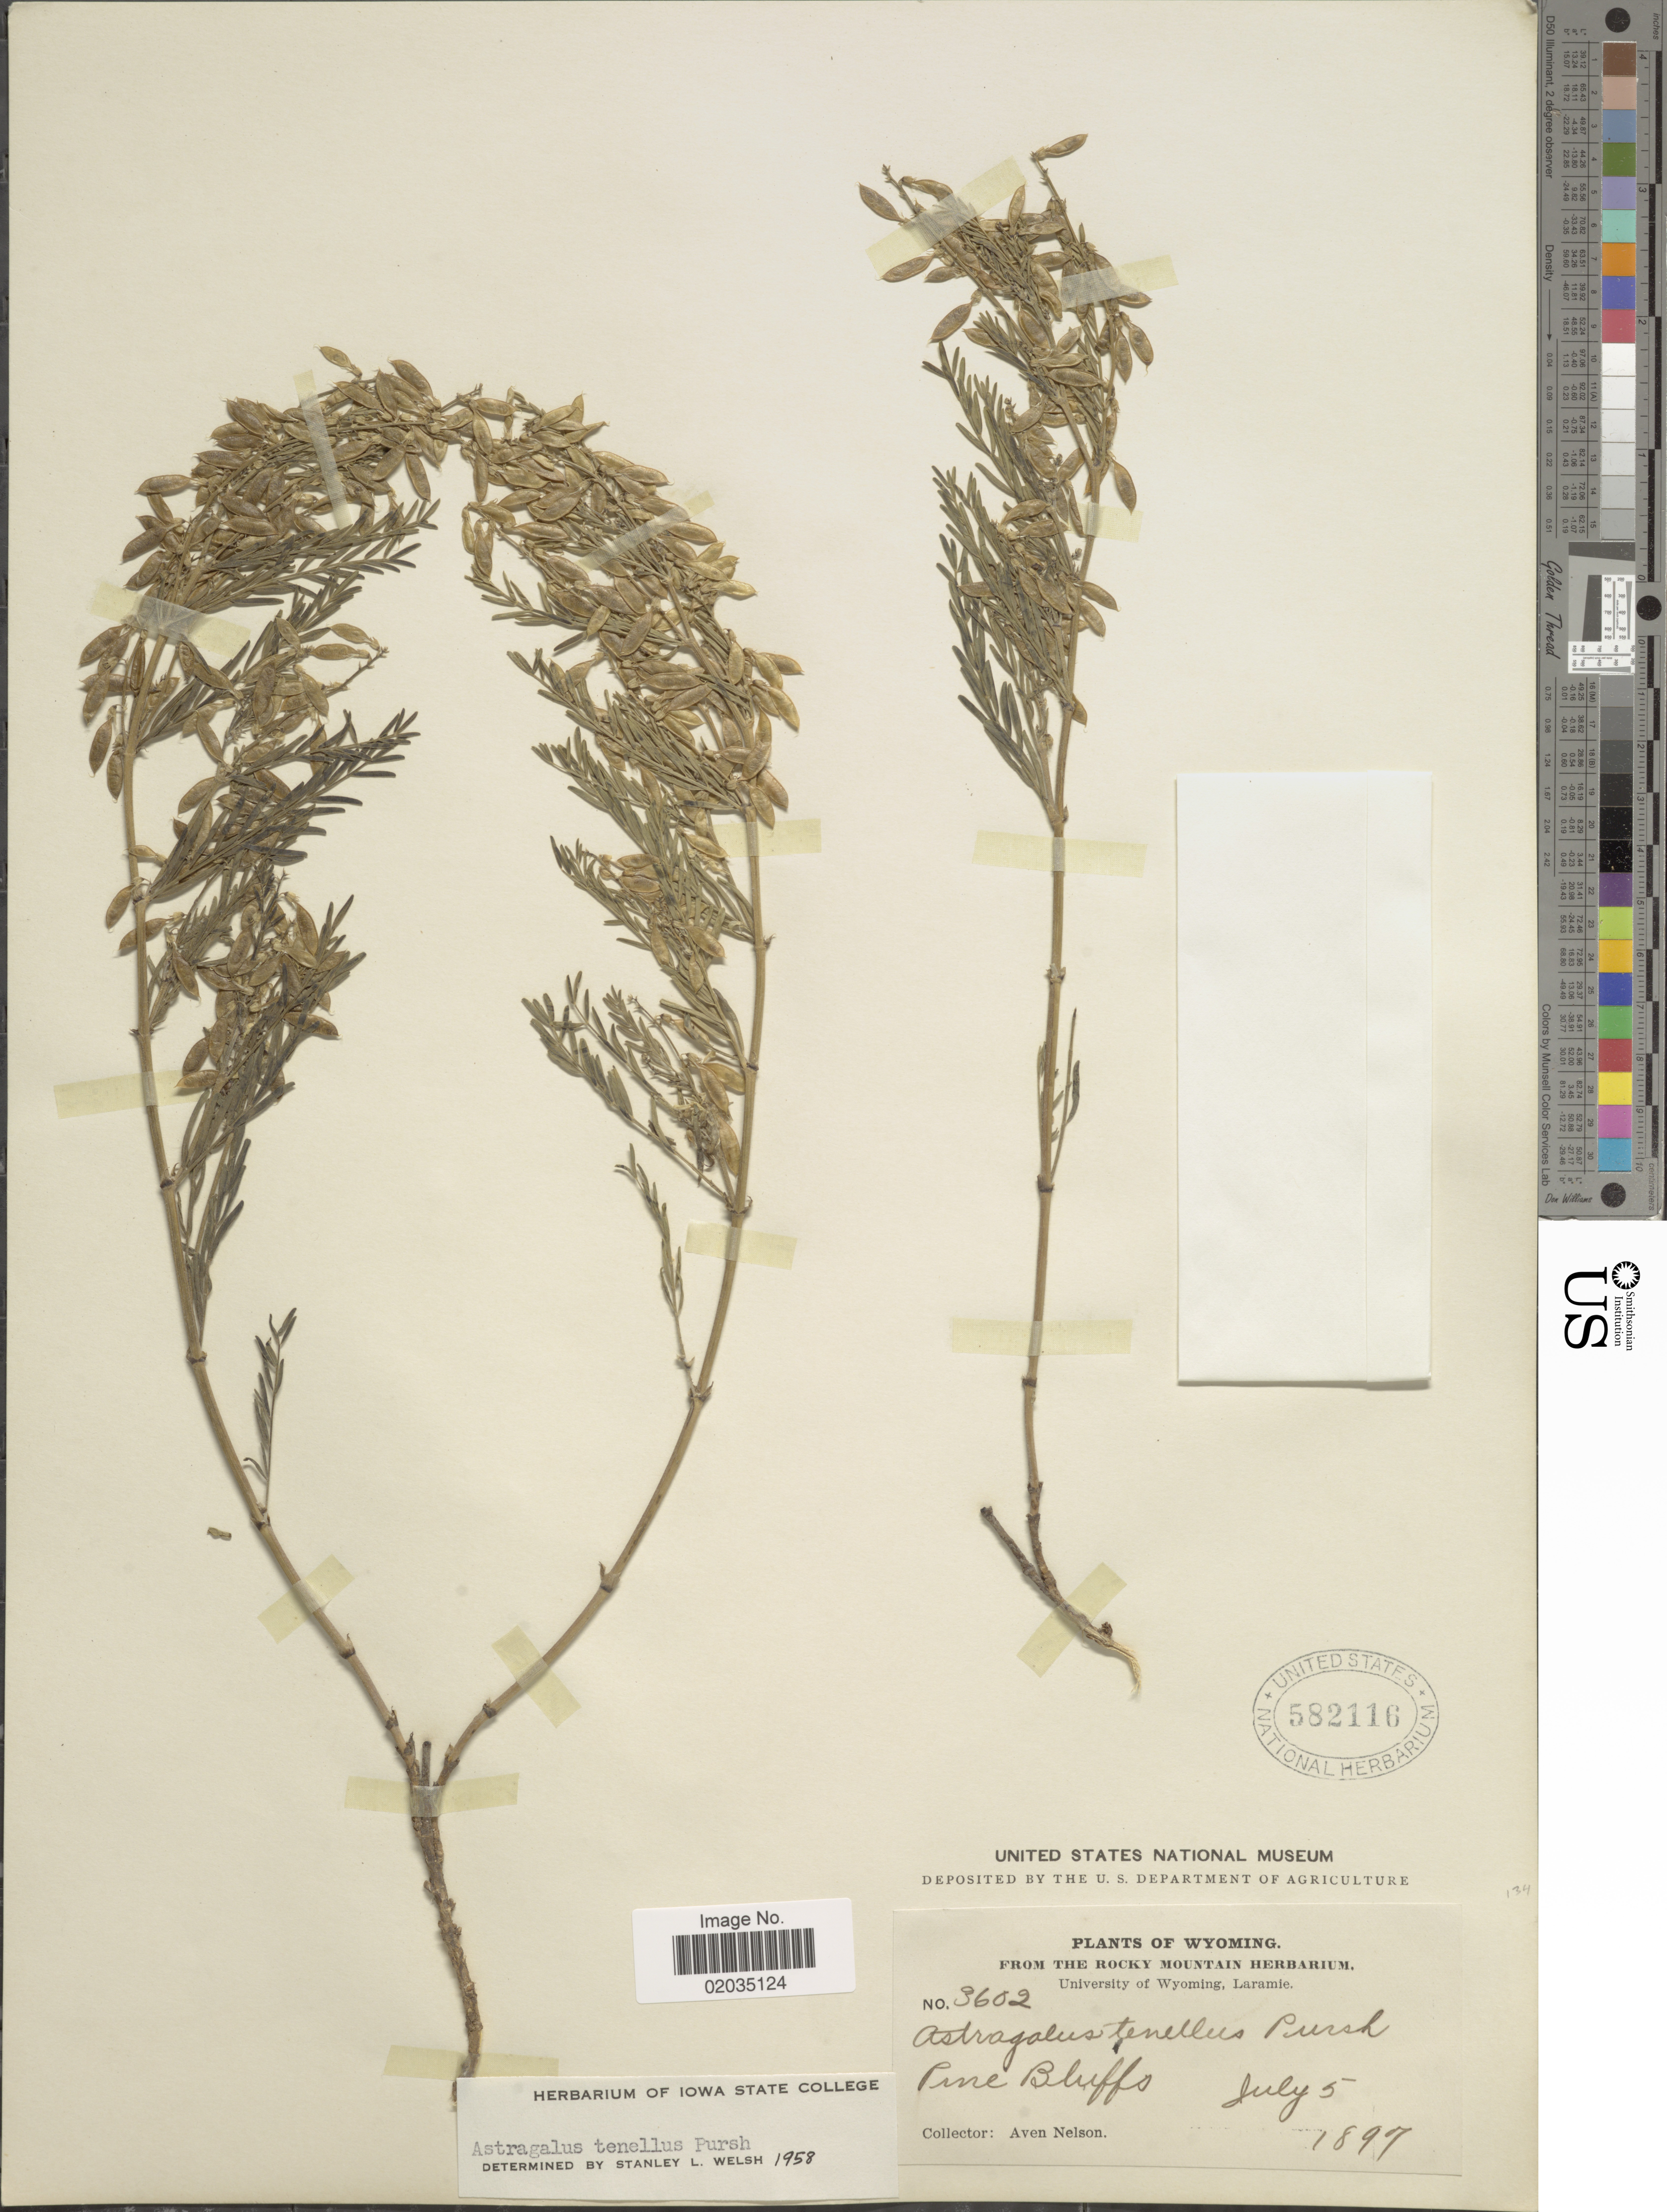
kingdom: Plantae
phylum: Tracheophyta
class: Magnoliopsida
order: Fabales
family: Fabaceae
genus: Astragalus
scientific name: Astragalus tenellus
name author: Pursh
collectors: A. Nelson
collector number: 3602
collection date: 1897-07-05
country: United States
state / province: Wyoming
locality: Pine Bluffs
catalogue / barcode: US 582116